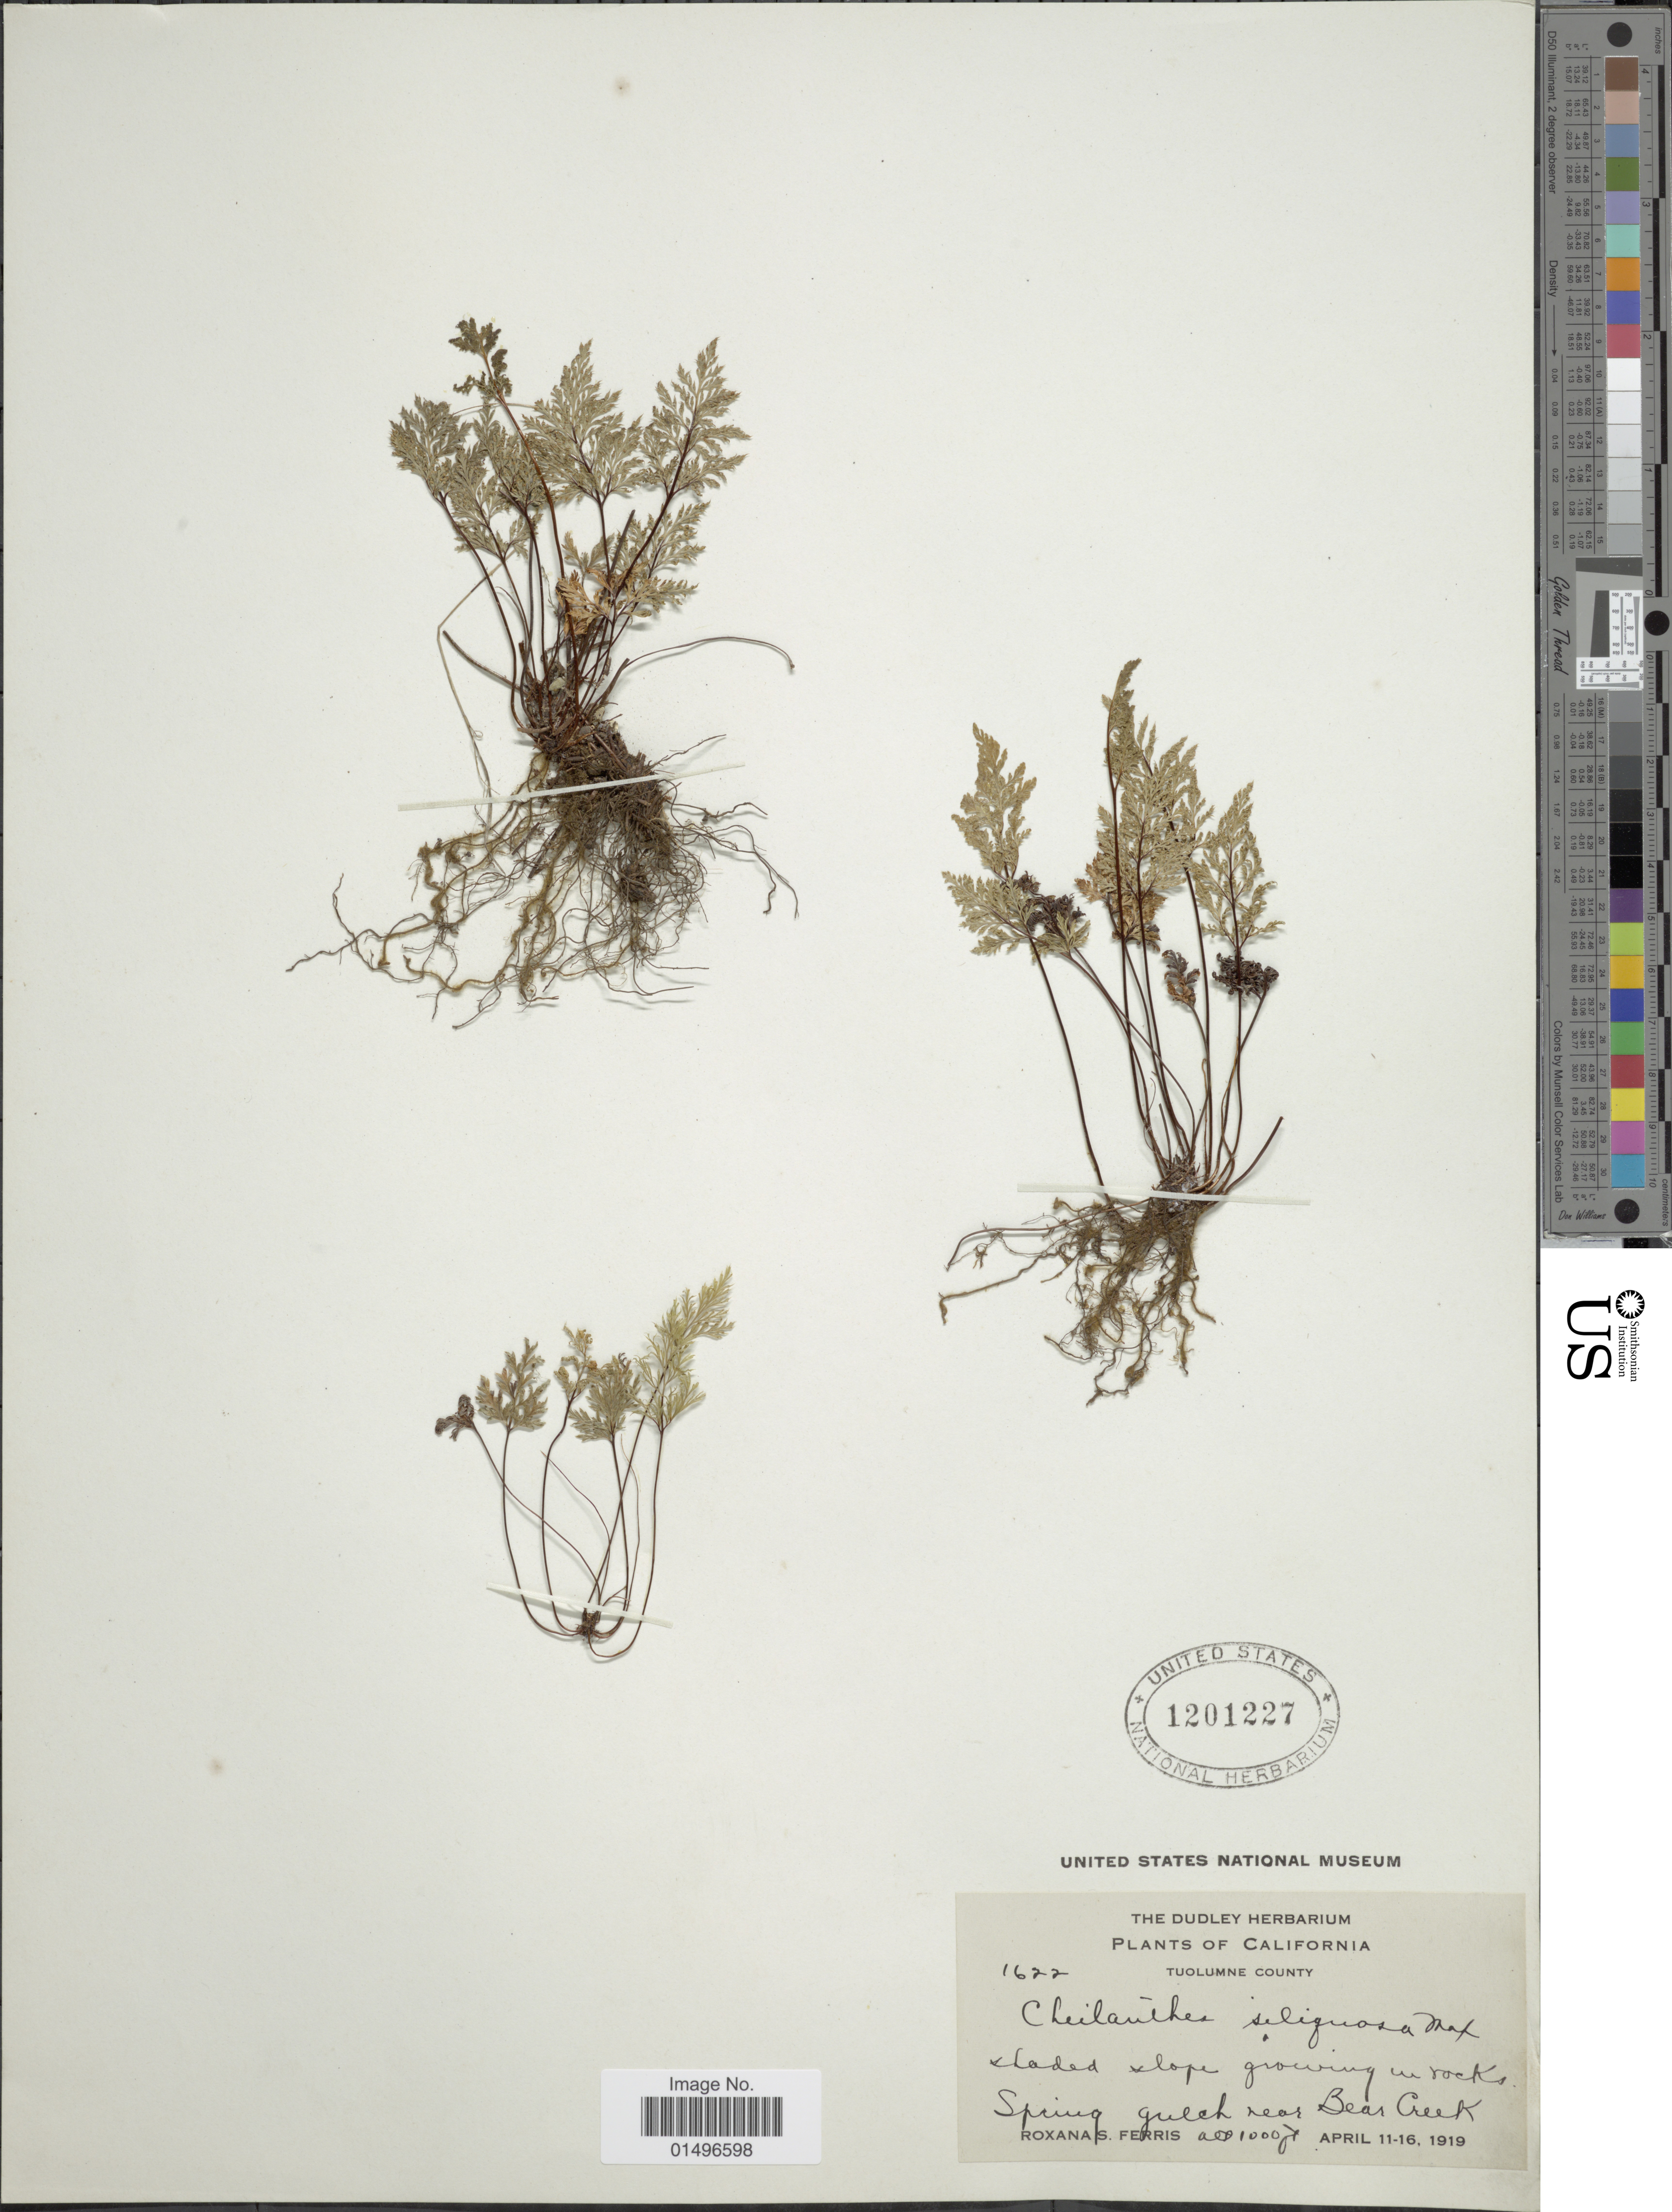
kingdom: Plantae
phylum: Tracheophyta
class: Polypodiopsida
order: Polypodiales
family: Pteridaceae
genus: Aspidotis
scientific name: Aspidotis californica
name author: (Hook.) Nutt. ex Copel.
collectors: R. S. Ferris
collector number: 1622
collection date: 1919-04-11/1919-04-16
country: United States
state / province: California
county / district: Tuolumne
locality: California, Tuolumne County, Spring Gulch near Bear Creek.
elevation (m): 305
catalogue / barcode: US 1201227